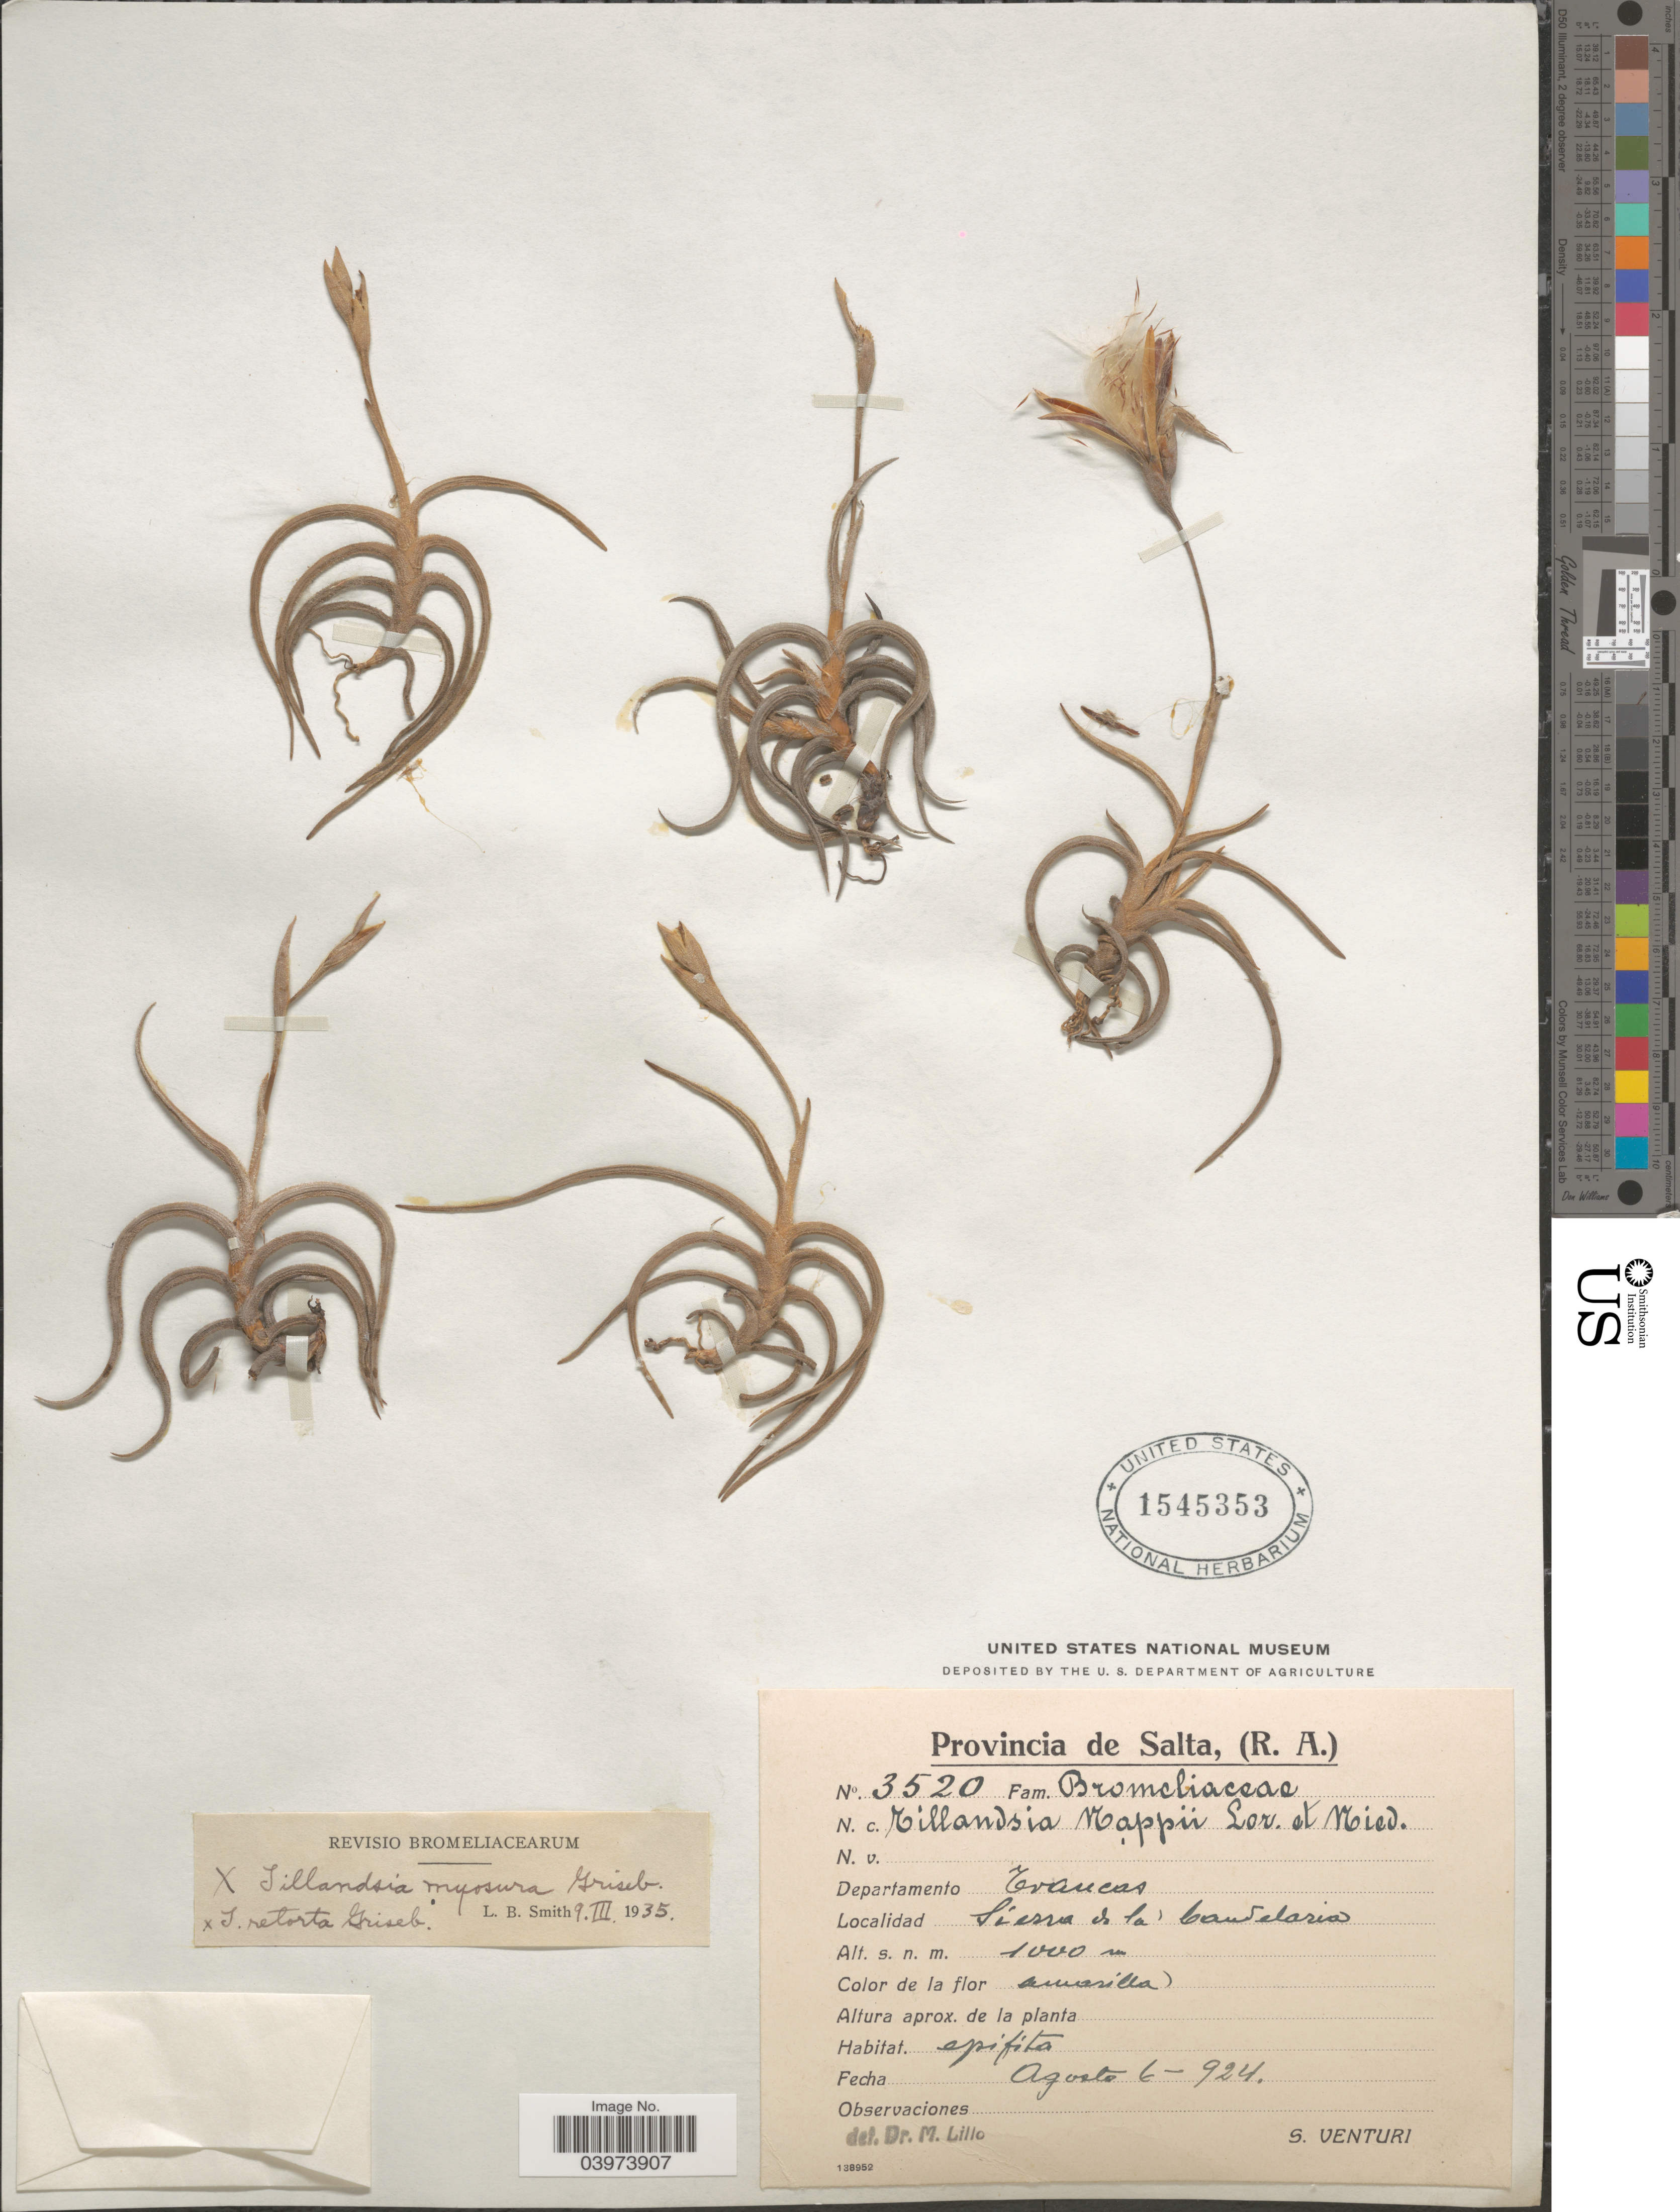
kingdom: Plantae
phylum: Tracheophyta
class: Liliopsida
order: Poales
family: Bromeliaceae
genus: Tillandsia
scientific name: Tillandsia myosura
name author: Griseb.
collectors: S. Venturi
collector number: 3520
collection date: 1924-08-06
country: Argentina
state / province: Salta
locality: Departamento Trancas. Sierra de la Candelaria.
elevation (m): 1000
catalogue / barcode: US 1545353